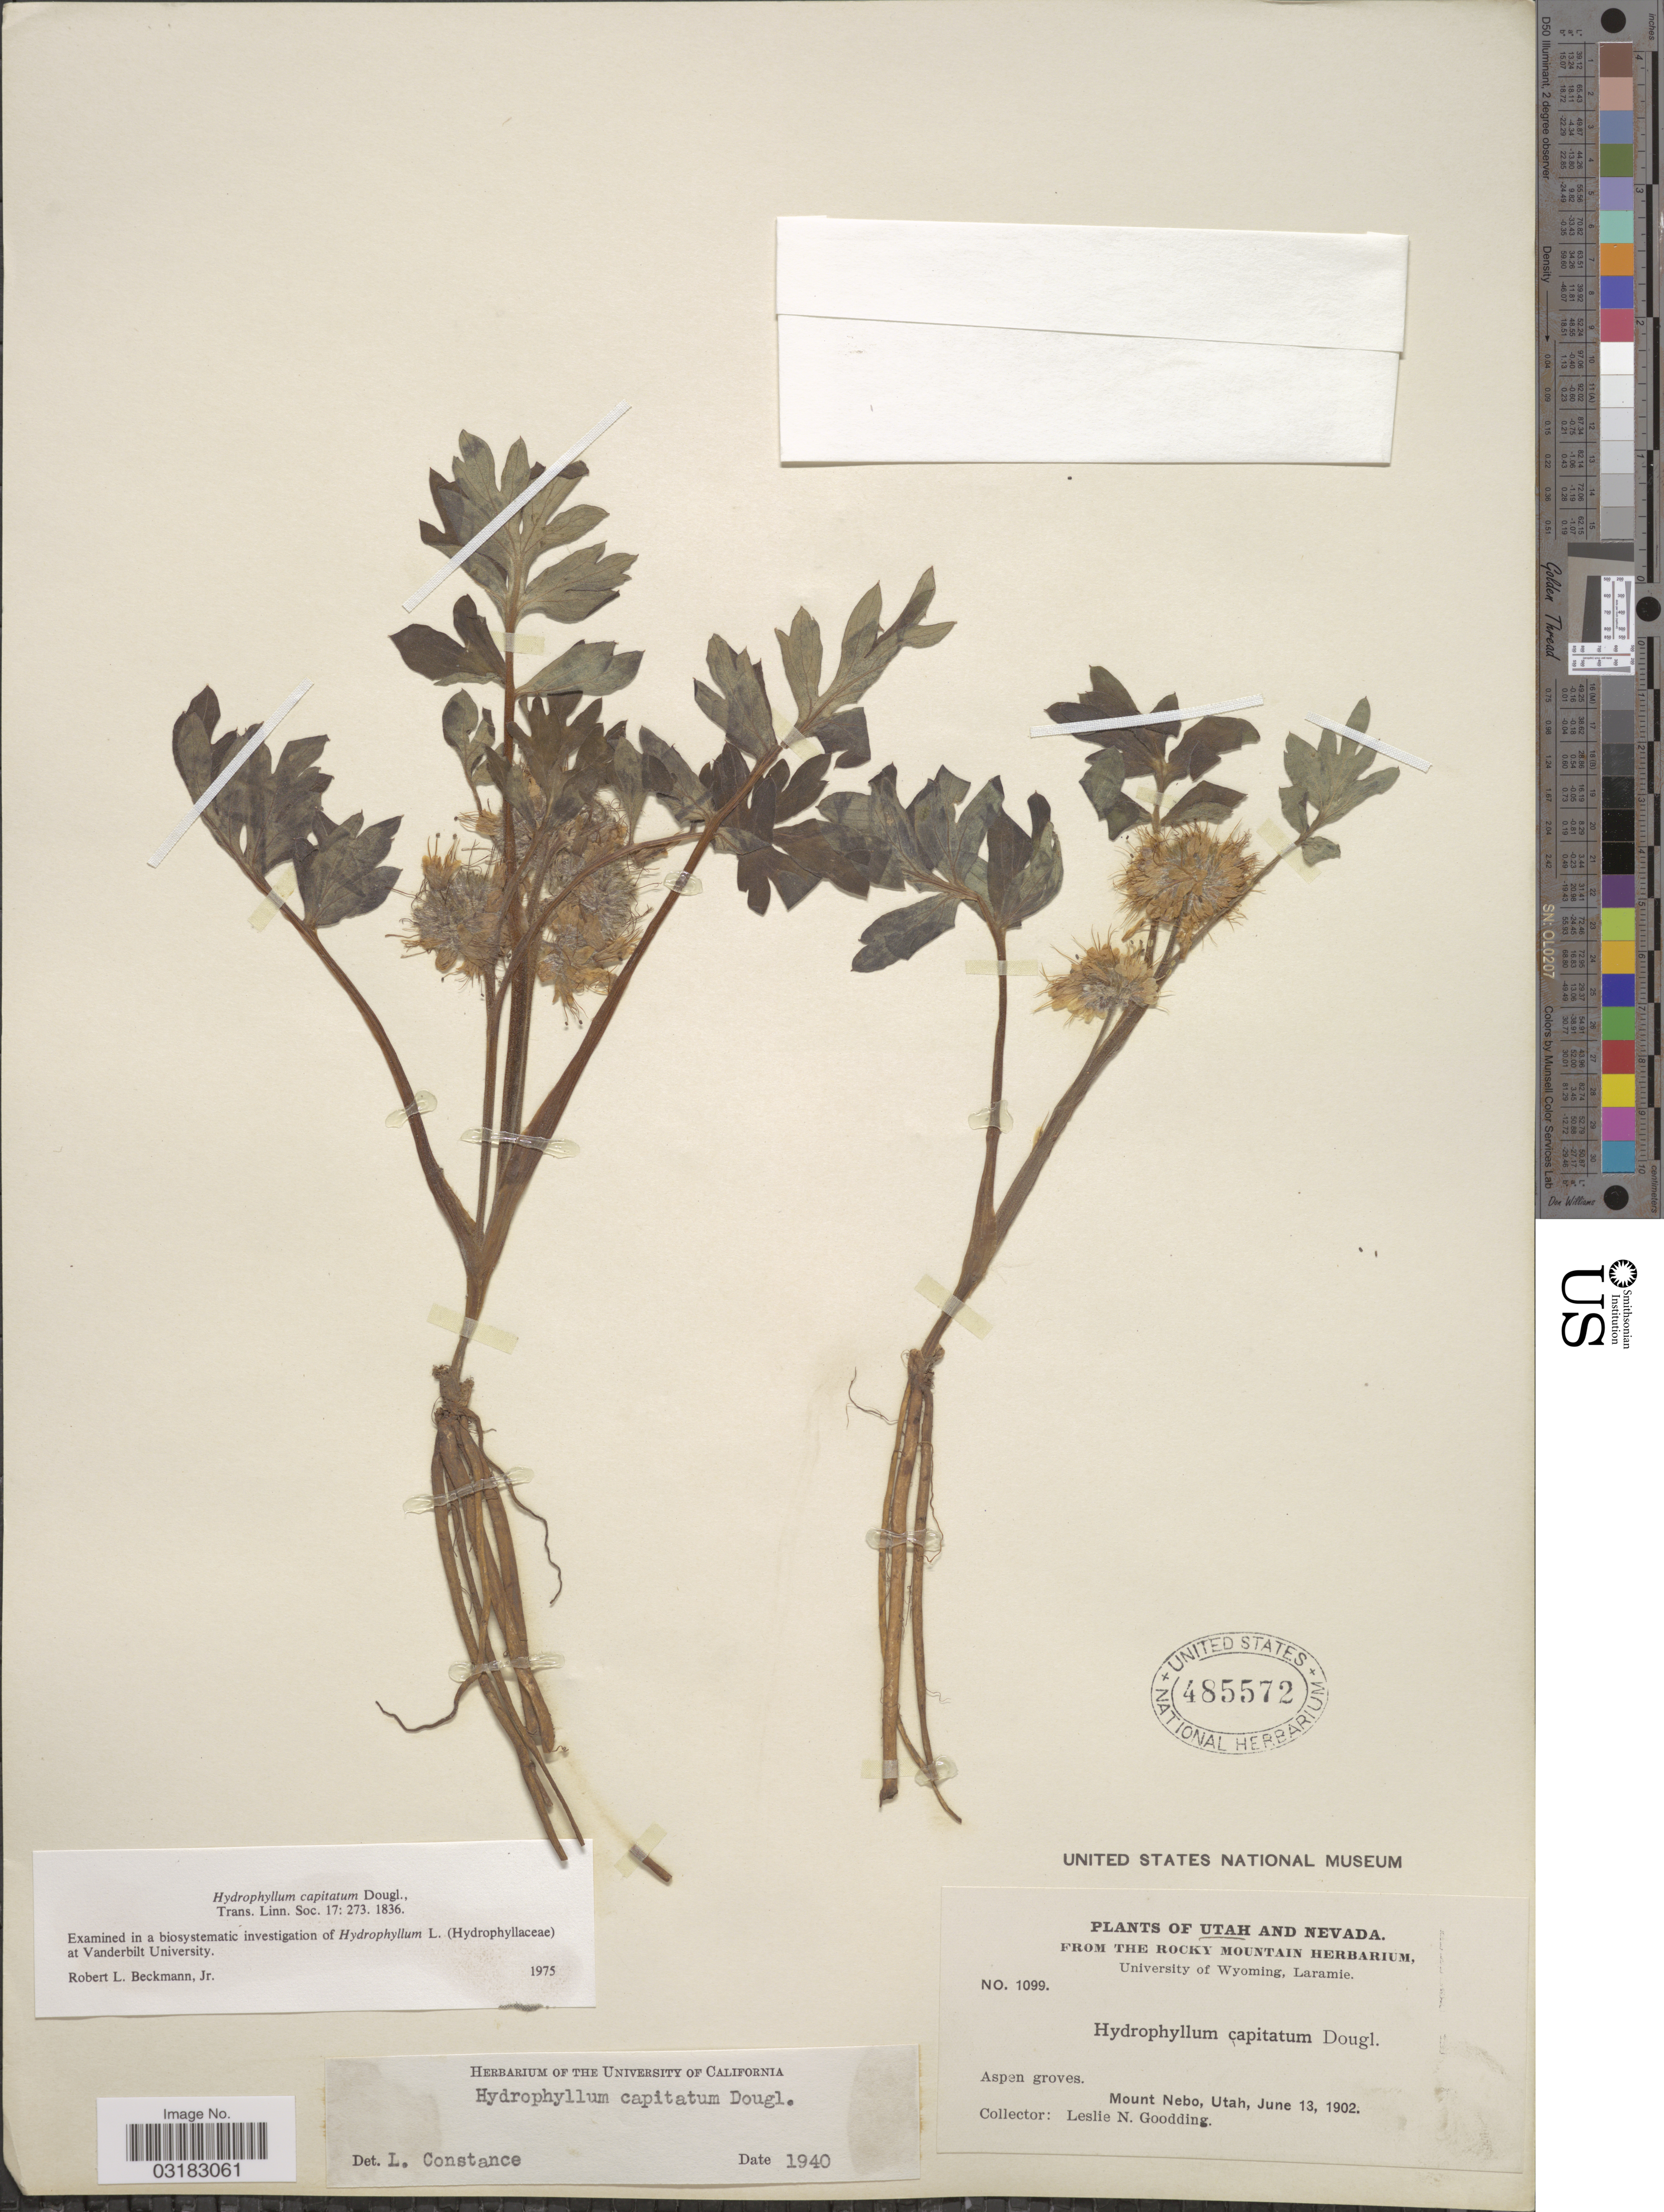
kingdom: Plantae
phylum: Tracheophyta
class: Magnoliopsida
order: Boraginales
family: Hydrophyllaceae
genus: Hydrophyllum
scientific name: Hydrophyllum capitatum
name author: Douglas ex Benth.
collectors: L. N. Goodding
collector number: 1099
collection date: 1902-06-13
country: United States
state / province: Utah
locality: Aspen groves. Mount Nebo.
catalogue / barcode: US 485572